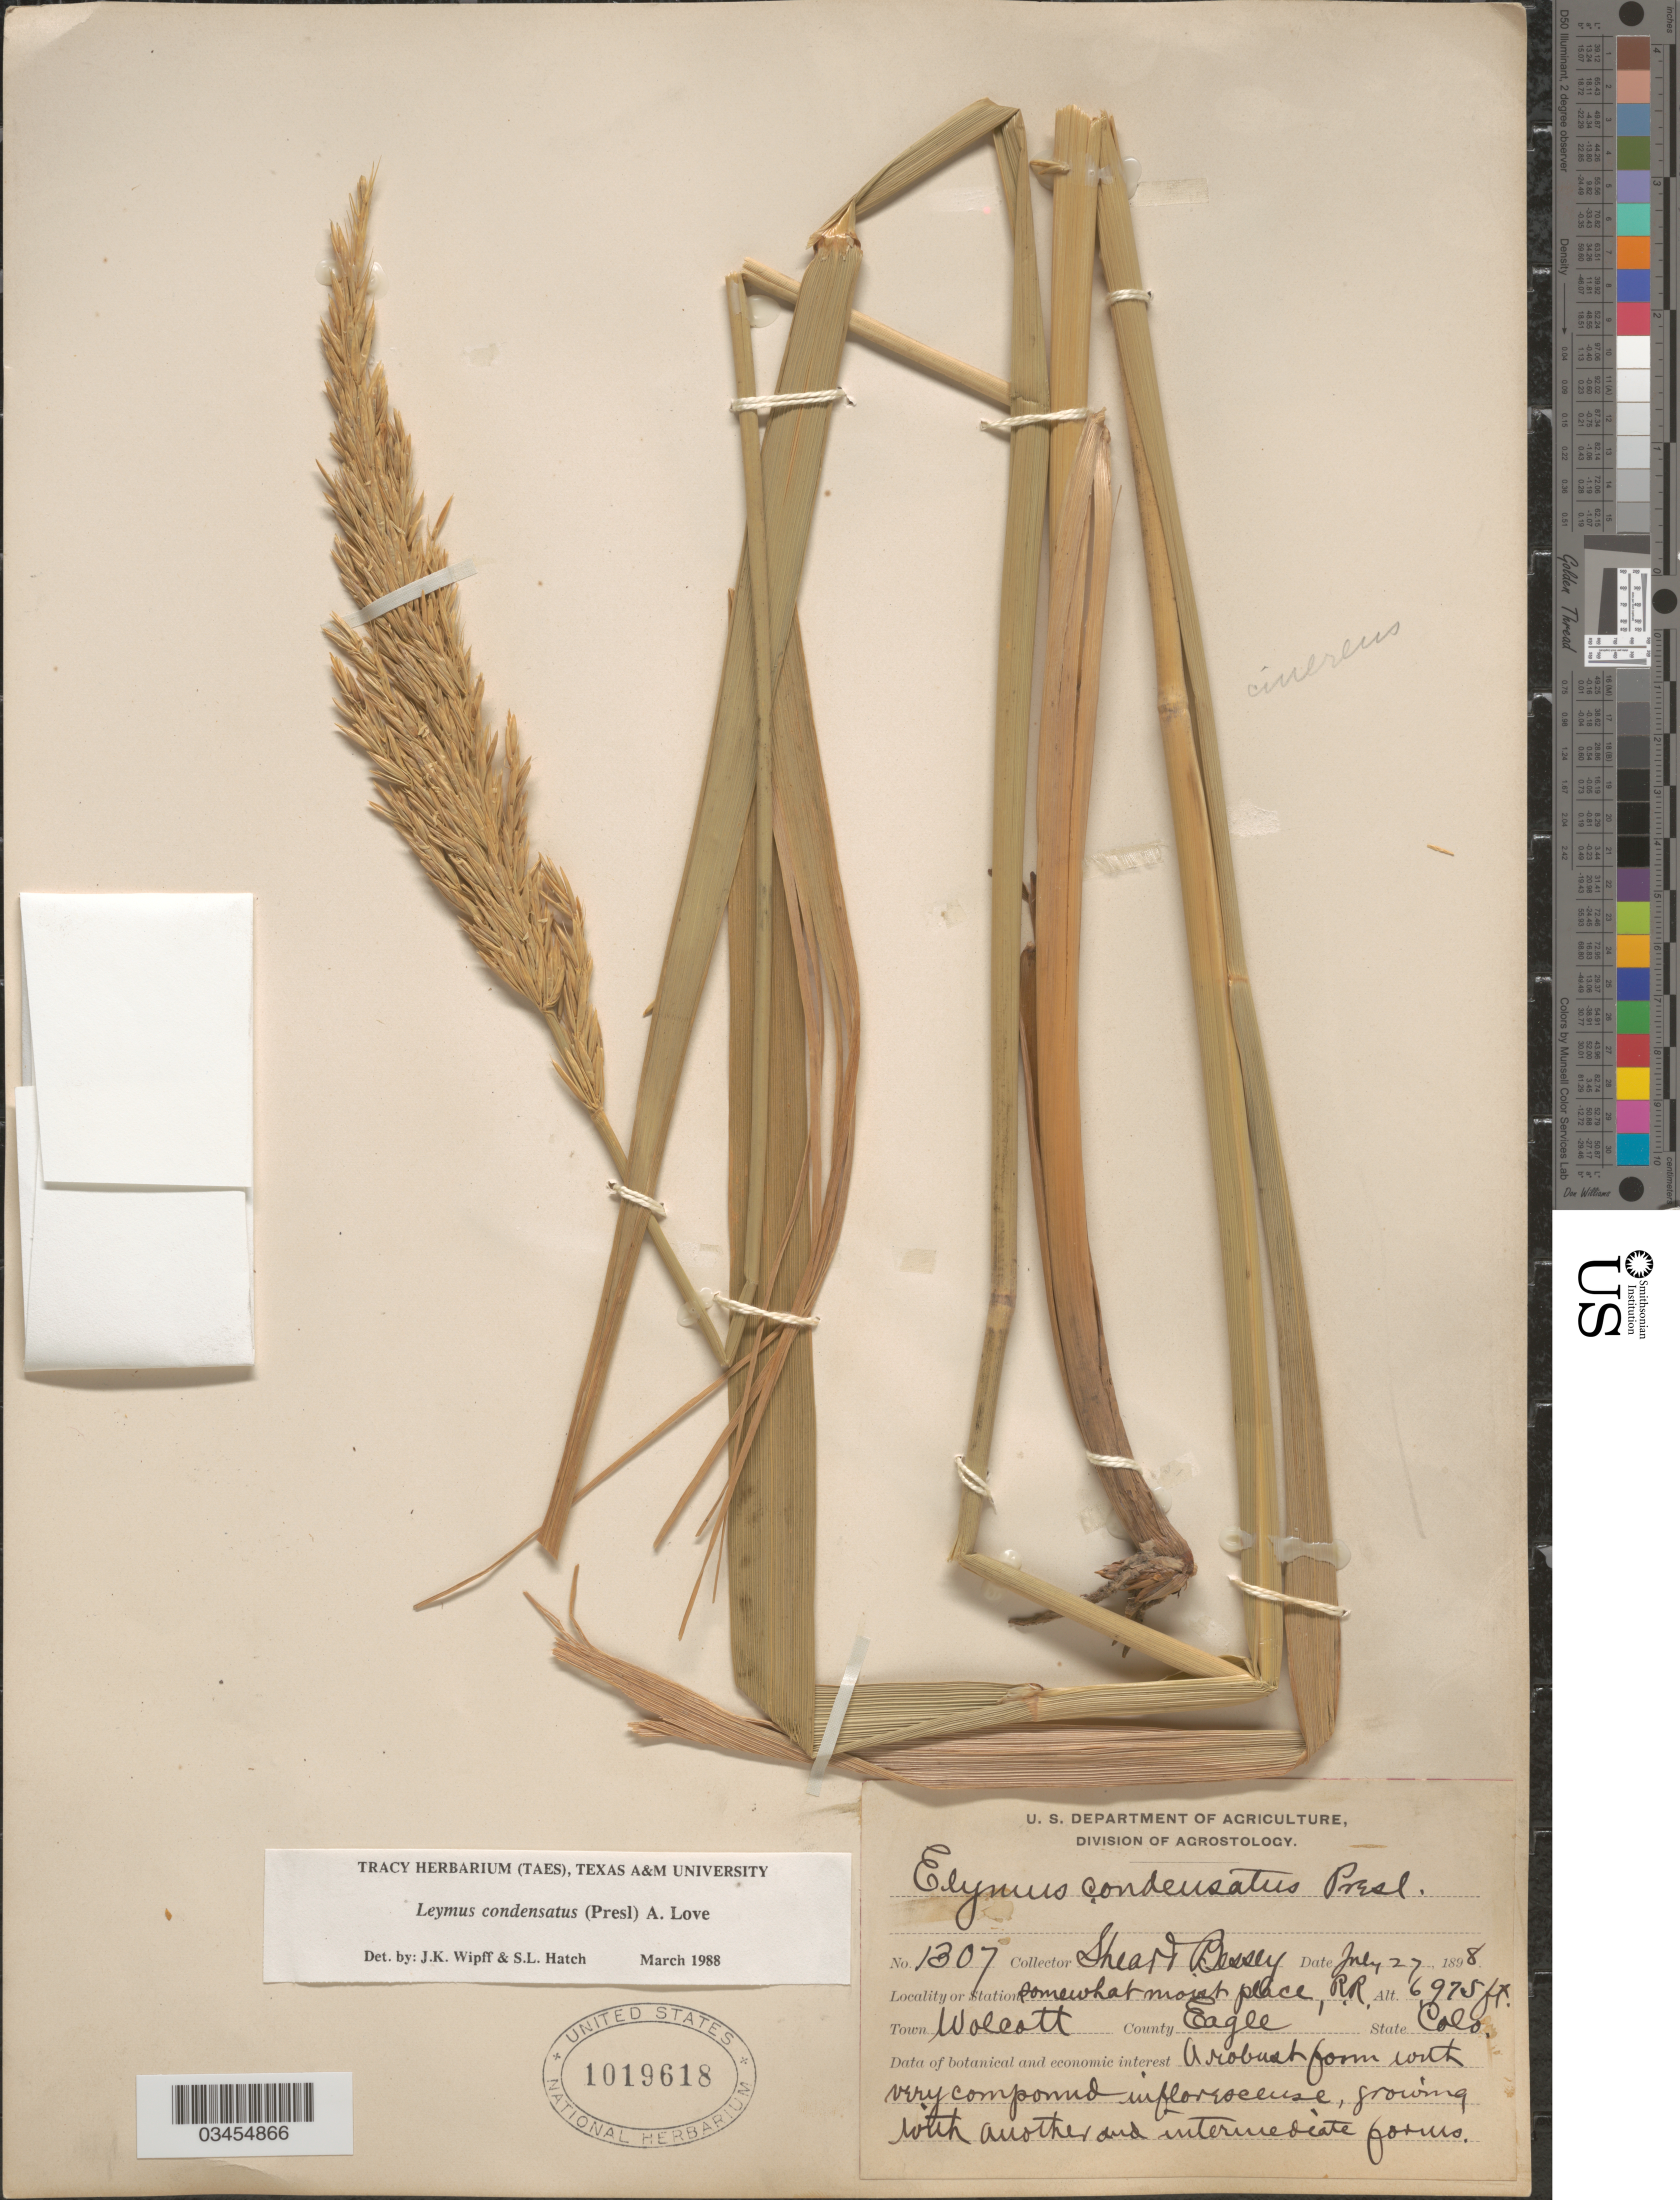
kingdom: Plantae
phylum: Tracheophyta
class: Liliopsida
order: Poales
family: Poaceae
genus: Leymus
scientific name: Leymus cinereus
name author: (Scribn. & Merr.) Á. Löve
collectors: -- Shear & -. Bessey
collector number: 1307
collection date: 1898-07-27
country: United States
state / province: Colorado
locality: Somewhat moist place, R.R. Town Wolcott. County Eagle.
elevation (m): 2126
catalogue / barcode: US 1019618